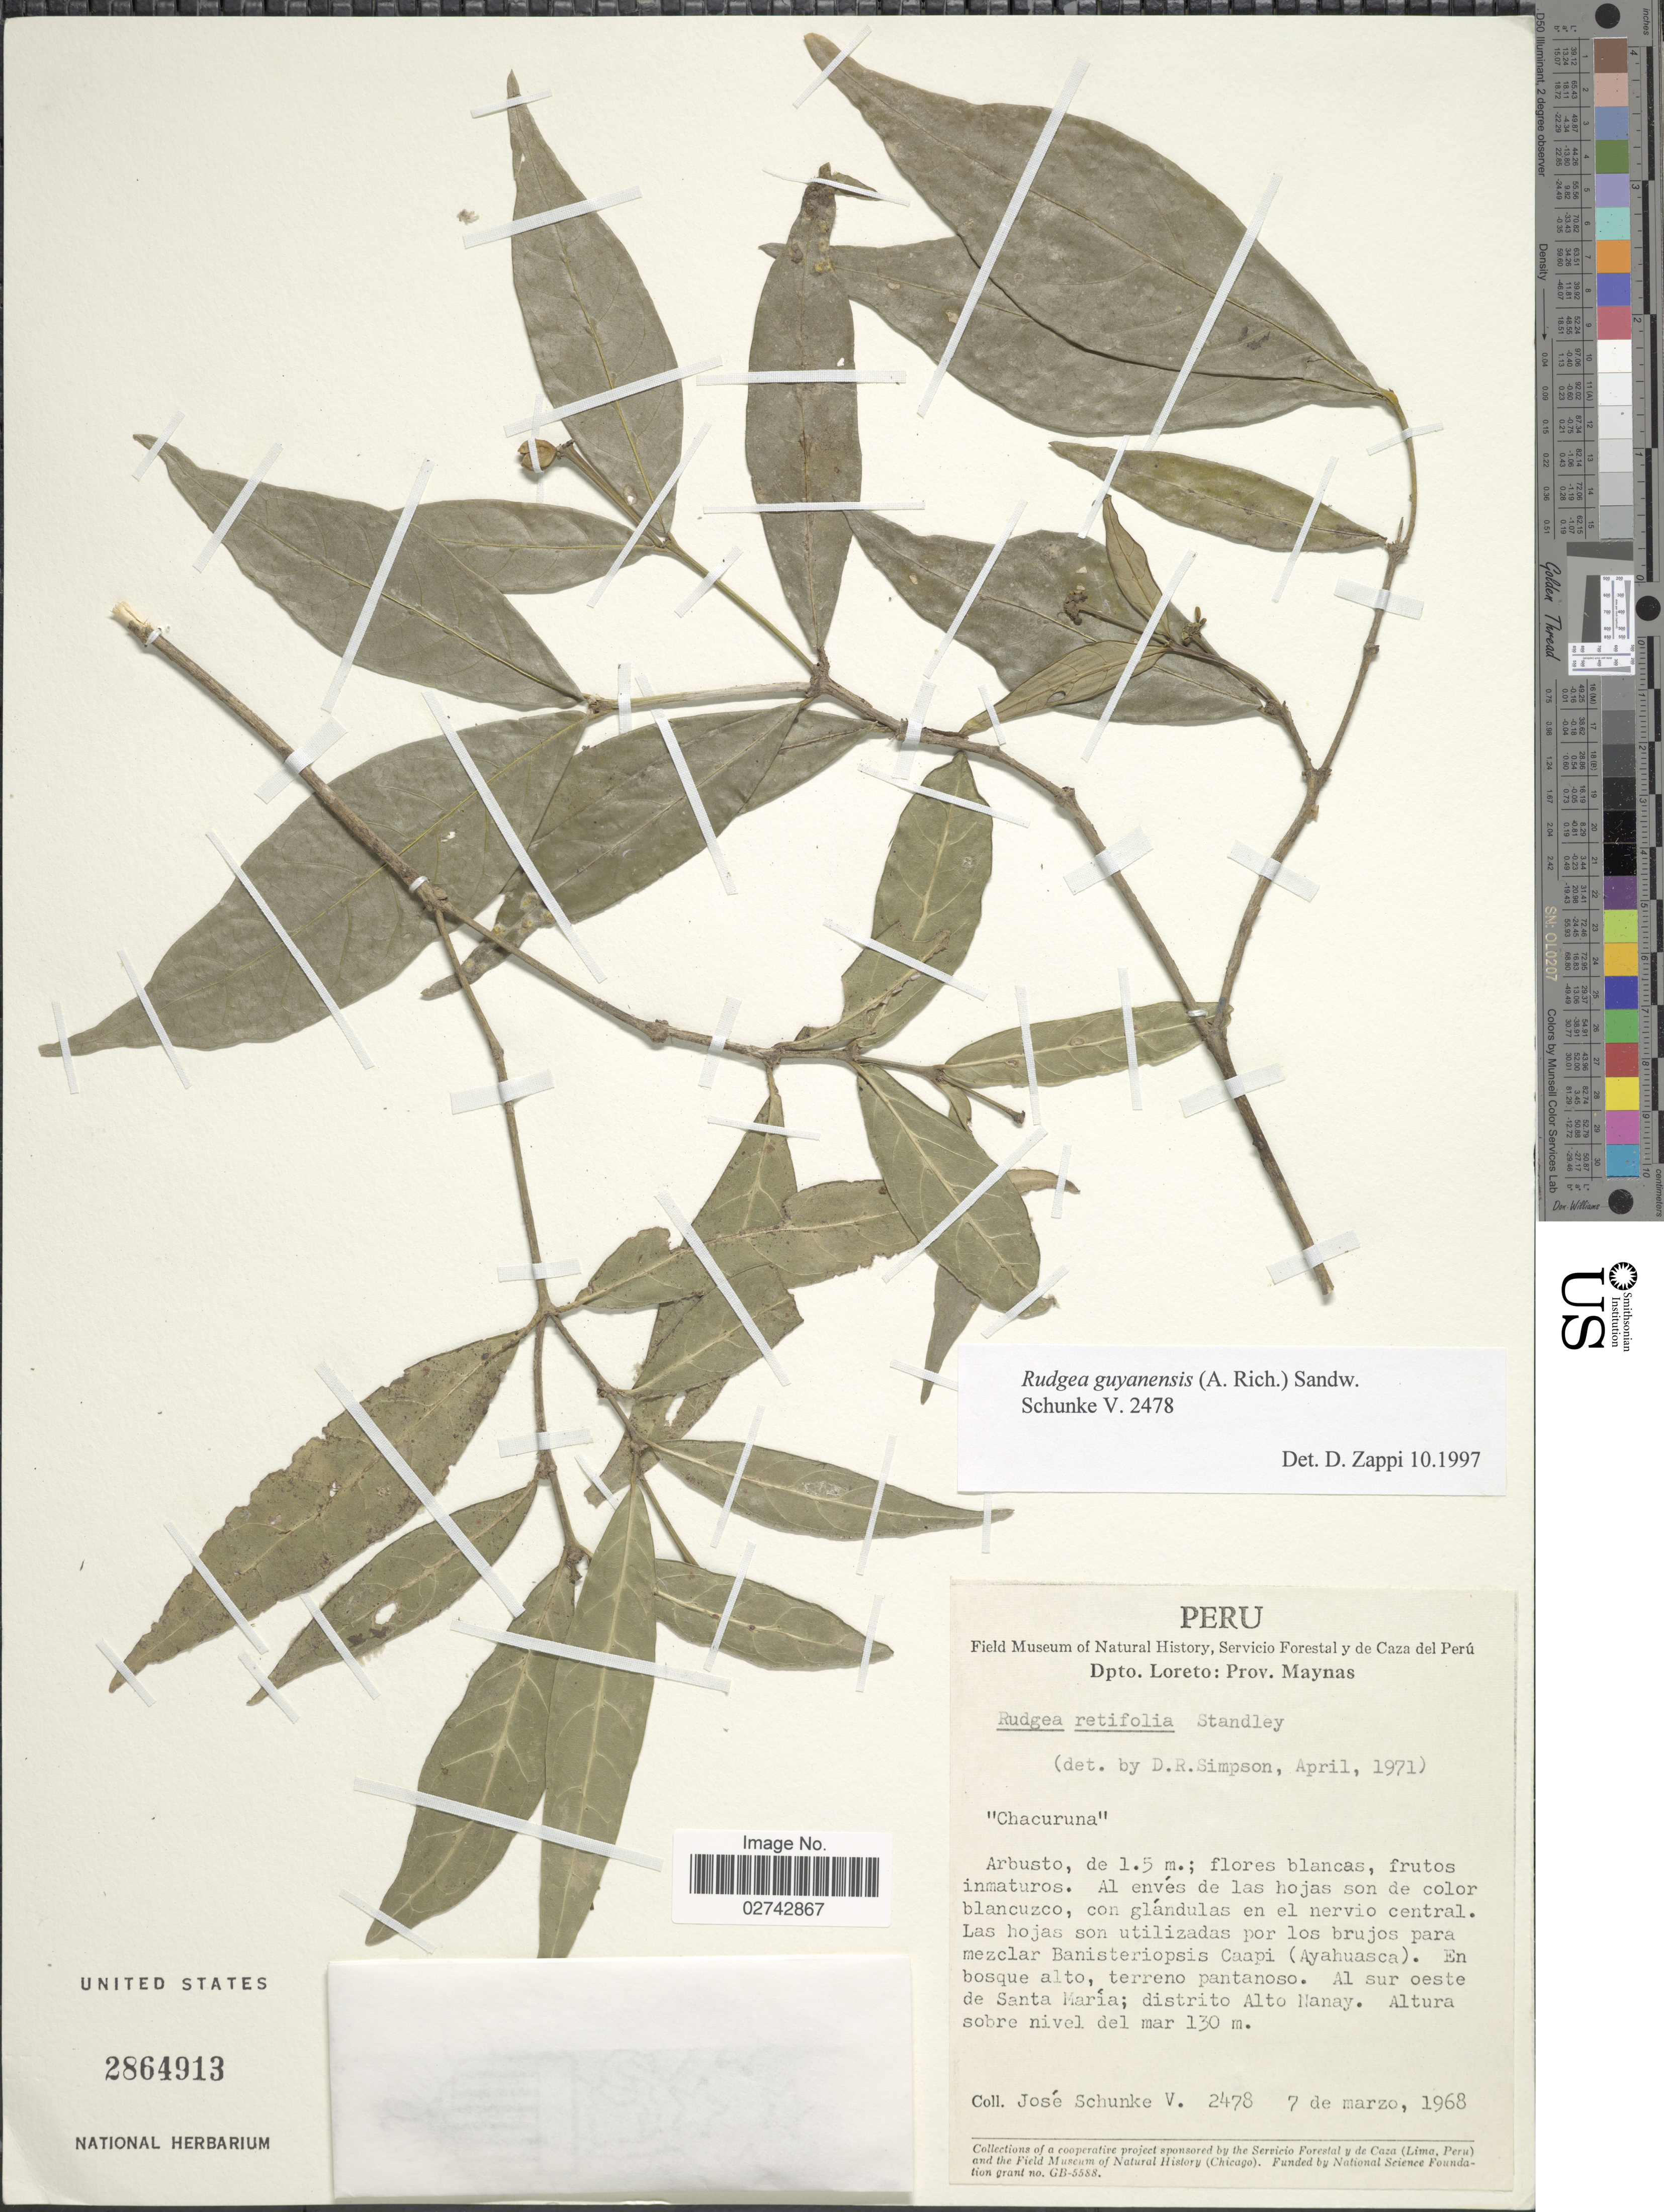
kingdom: Plantae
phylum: Tracheophyta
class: Magnoliopsida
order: Gentianales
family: Rubiaceae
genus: Rudgea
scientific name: Rudgea guyanensis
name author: (A. Rich.) Sandwith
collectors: J. Schunke Vigo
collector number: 2478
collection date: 1968-03-07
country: Peru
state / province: Loreto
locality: Prov. Maynas. Al sur oeste de Santa Maria; distrito Alto Nanay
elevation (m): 130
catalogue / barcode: US 2864913